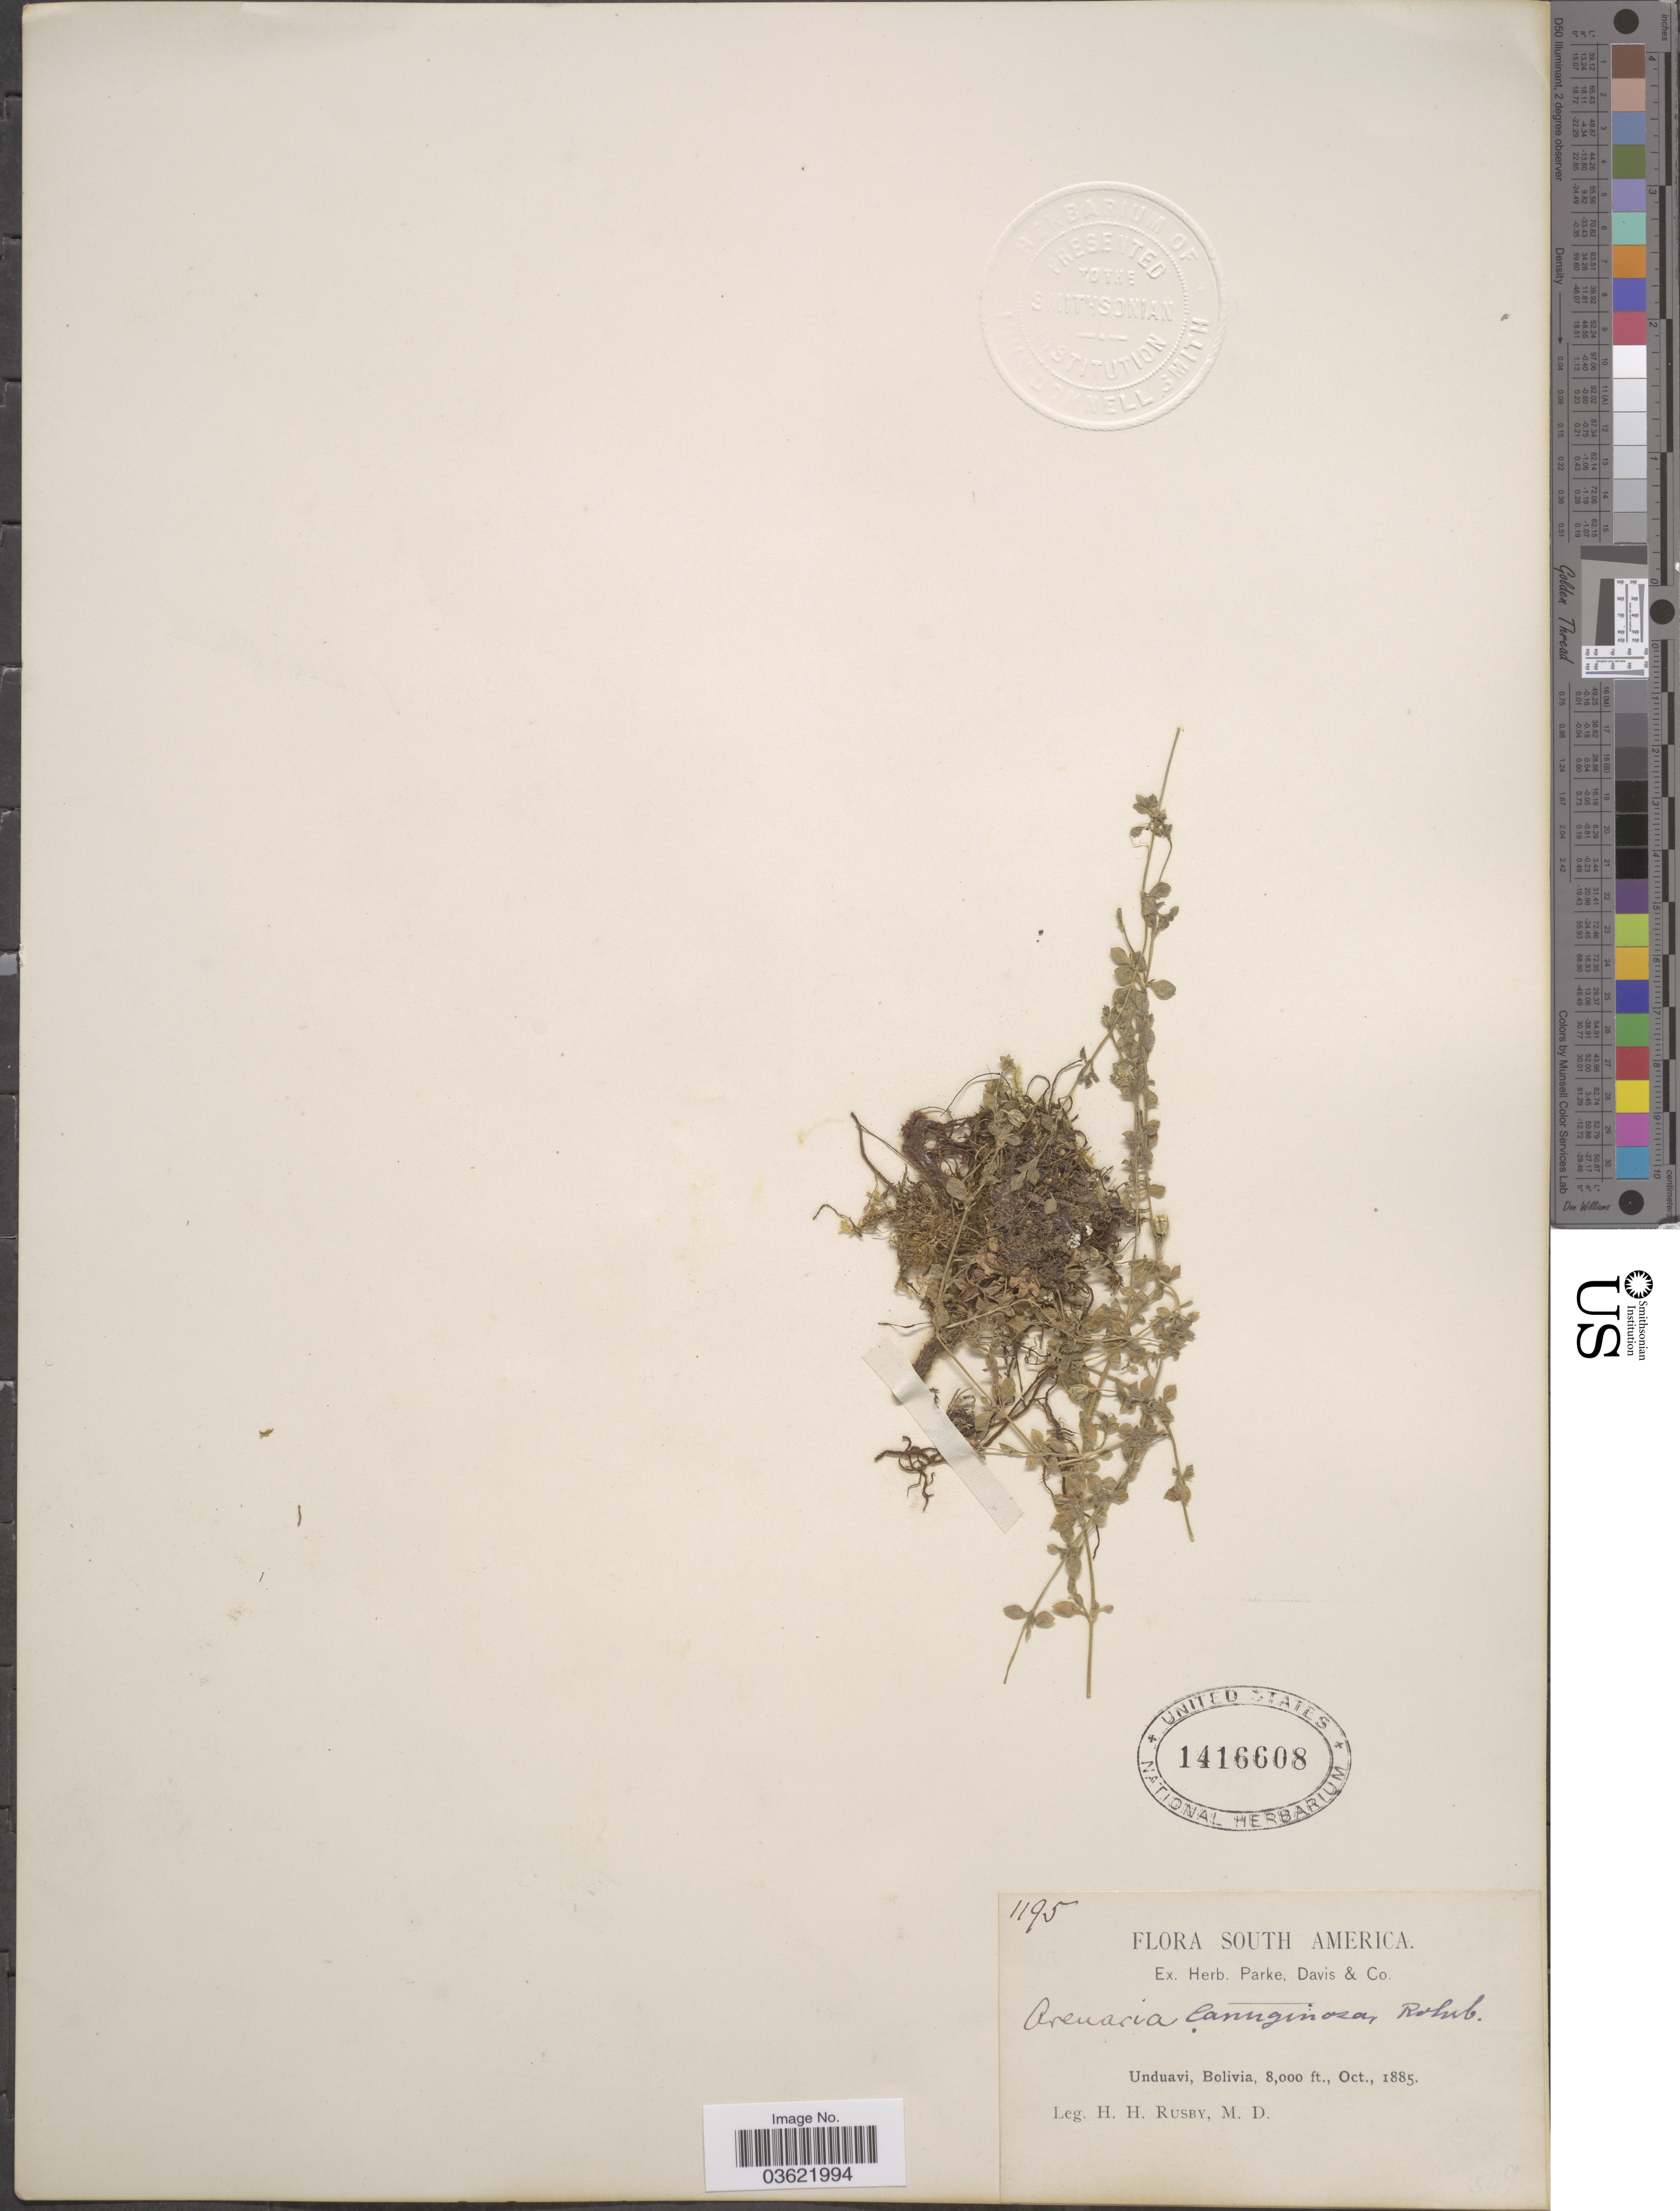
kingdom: Plantae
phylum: Tracheophyta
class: Magnoliopsida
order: Caryophyllales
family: Caryophyllaceae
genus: Arenaria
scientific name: Arenaria lanuginosa var. megalantha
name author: Rohrb.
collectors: H. H. Rusby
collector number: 1195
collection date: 1885-10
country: Bolivia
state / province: La Paz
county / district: Nor Yungas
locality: Unduavi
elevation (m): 2438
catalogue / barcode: US 1416608